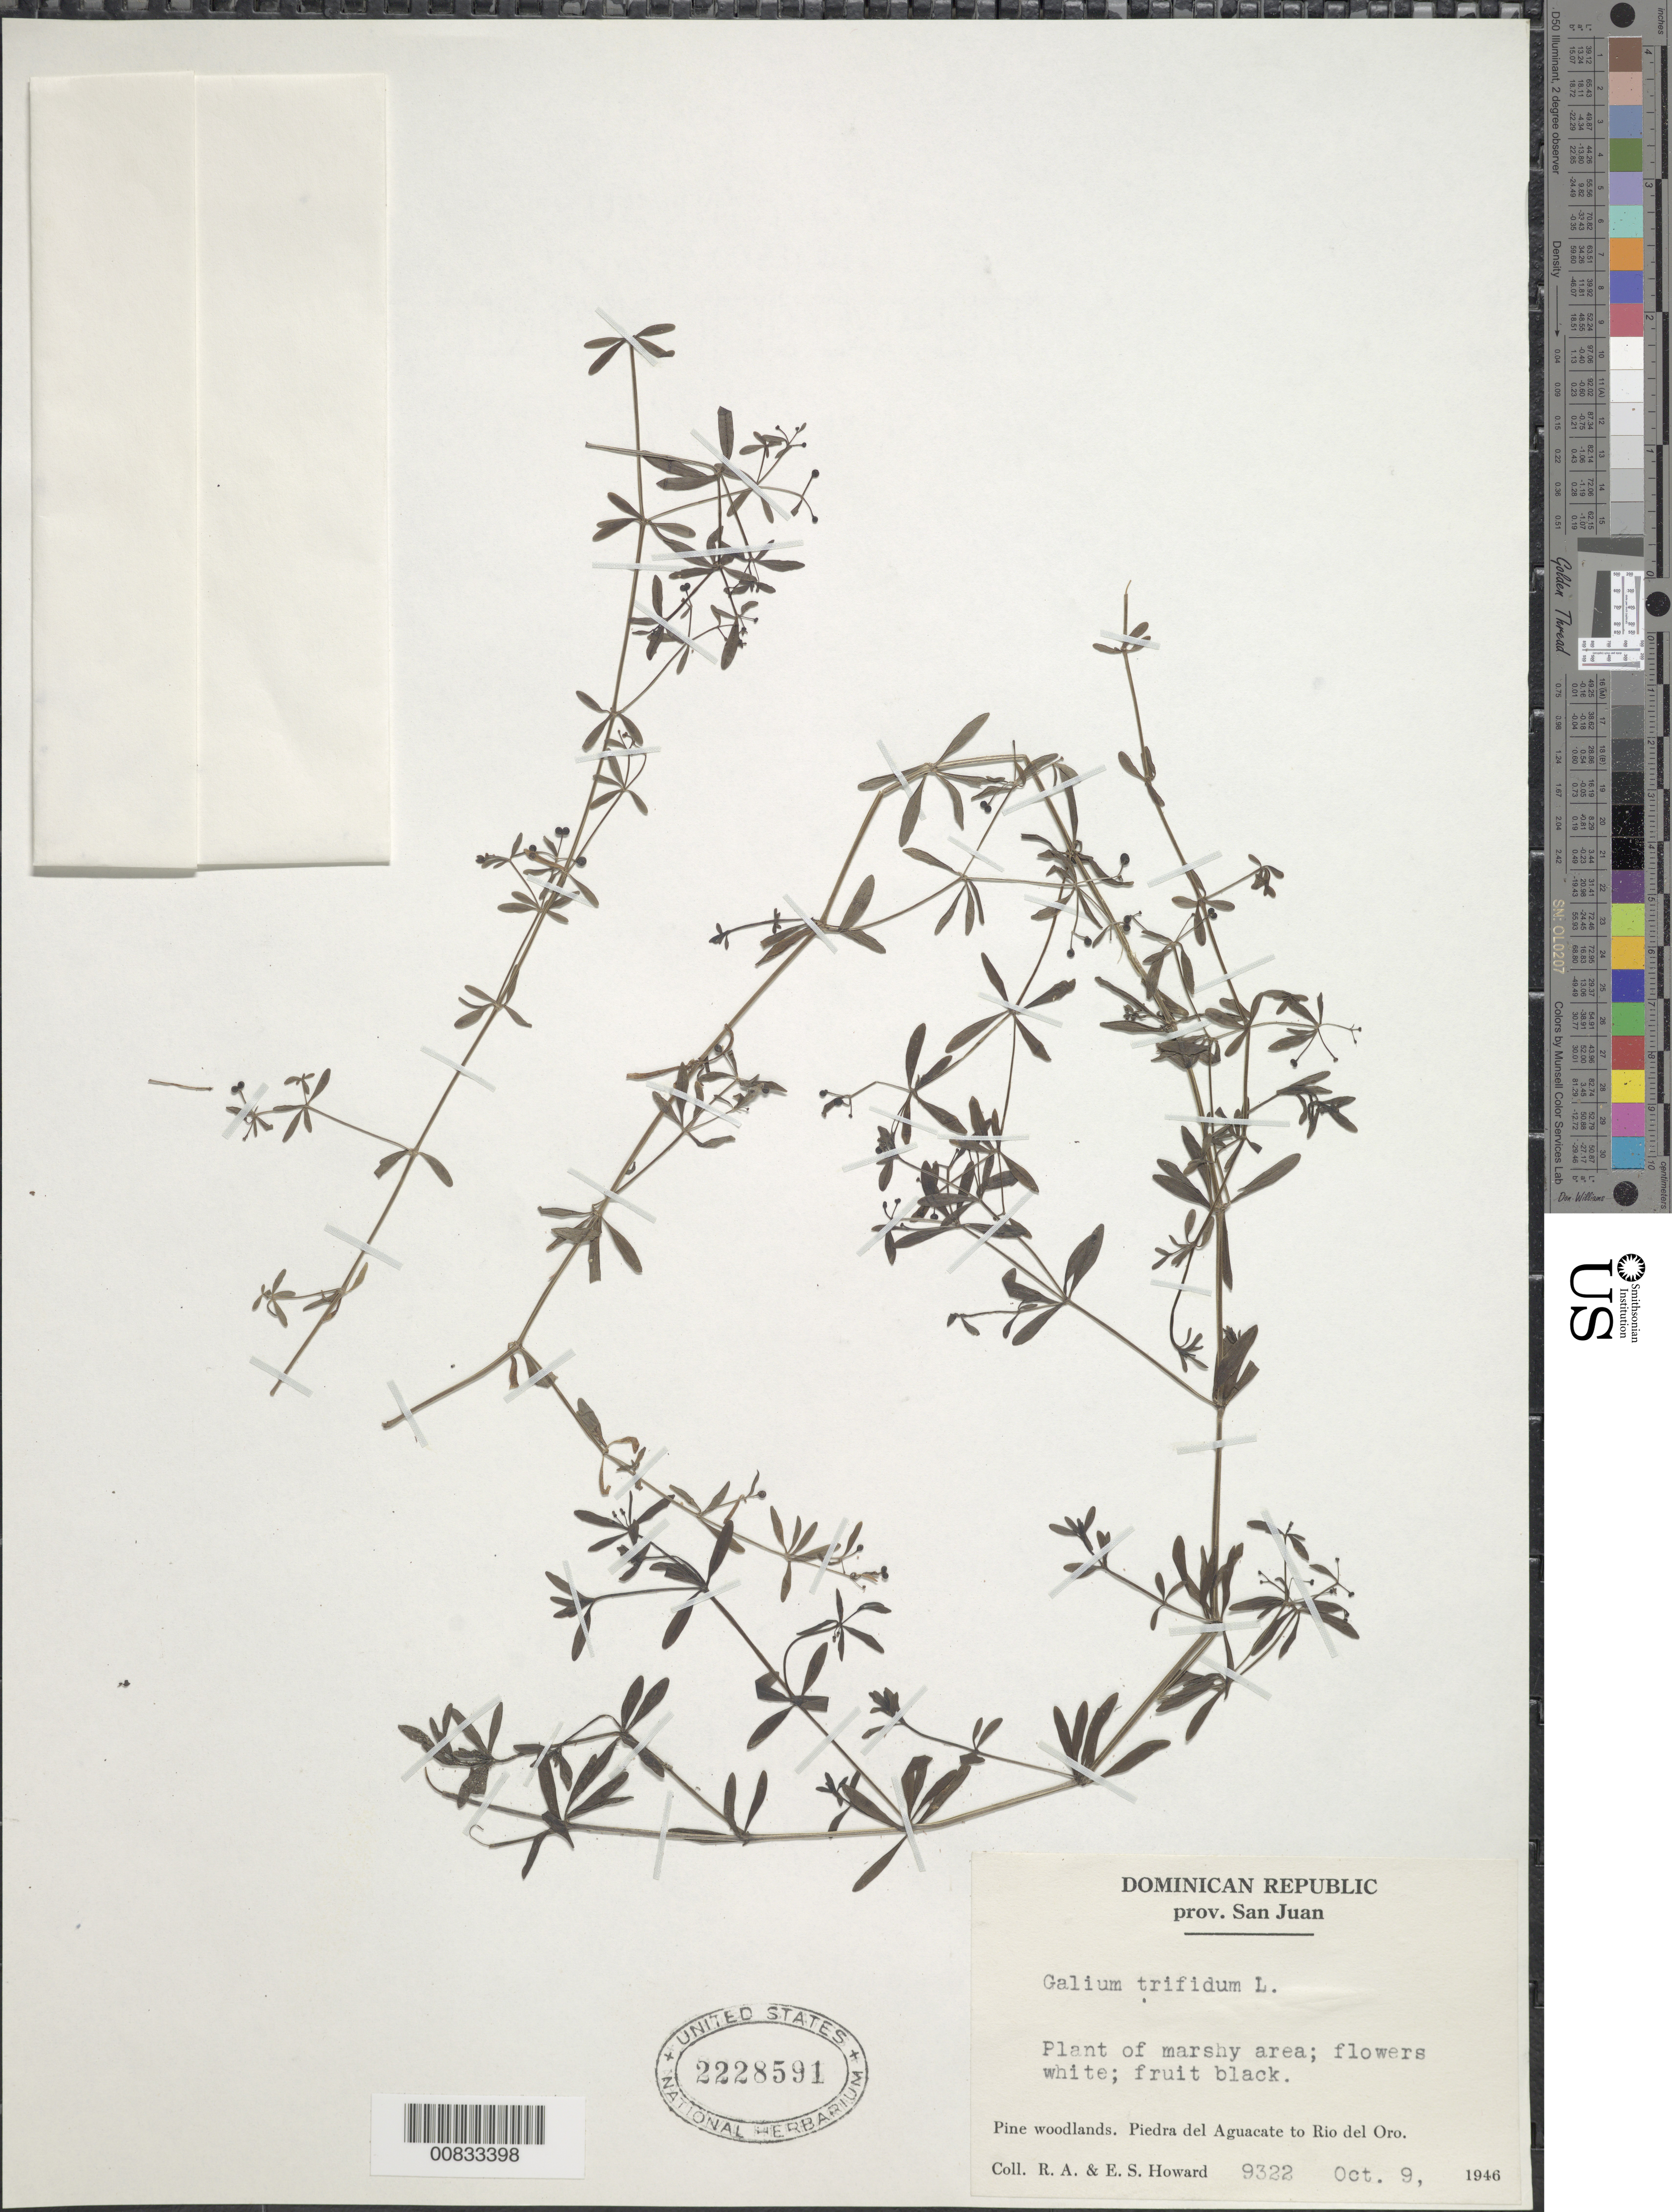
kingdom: Plantae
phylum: Tracheophyta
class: Magnoliopsida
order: Gentianales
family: Rubiaceae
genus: Galium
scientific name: Galium trifidum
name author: L.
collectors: R. A. Howard & E. S. Howard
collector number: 9322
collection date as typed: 09 Oct 1946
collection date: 1946-10-09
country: Dominican Republic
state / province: San Juan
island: Hispaniola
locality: Piedra del Aguacate to Rio del Oro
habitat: Marshy area in pine woodland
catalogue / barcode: US 2228591